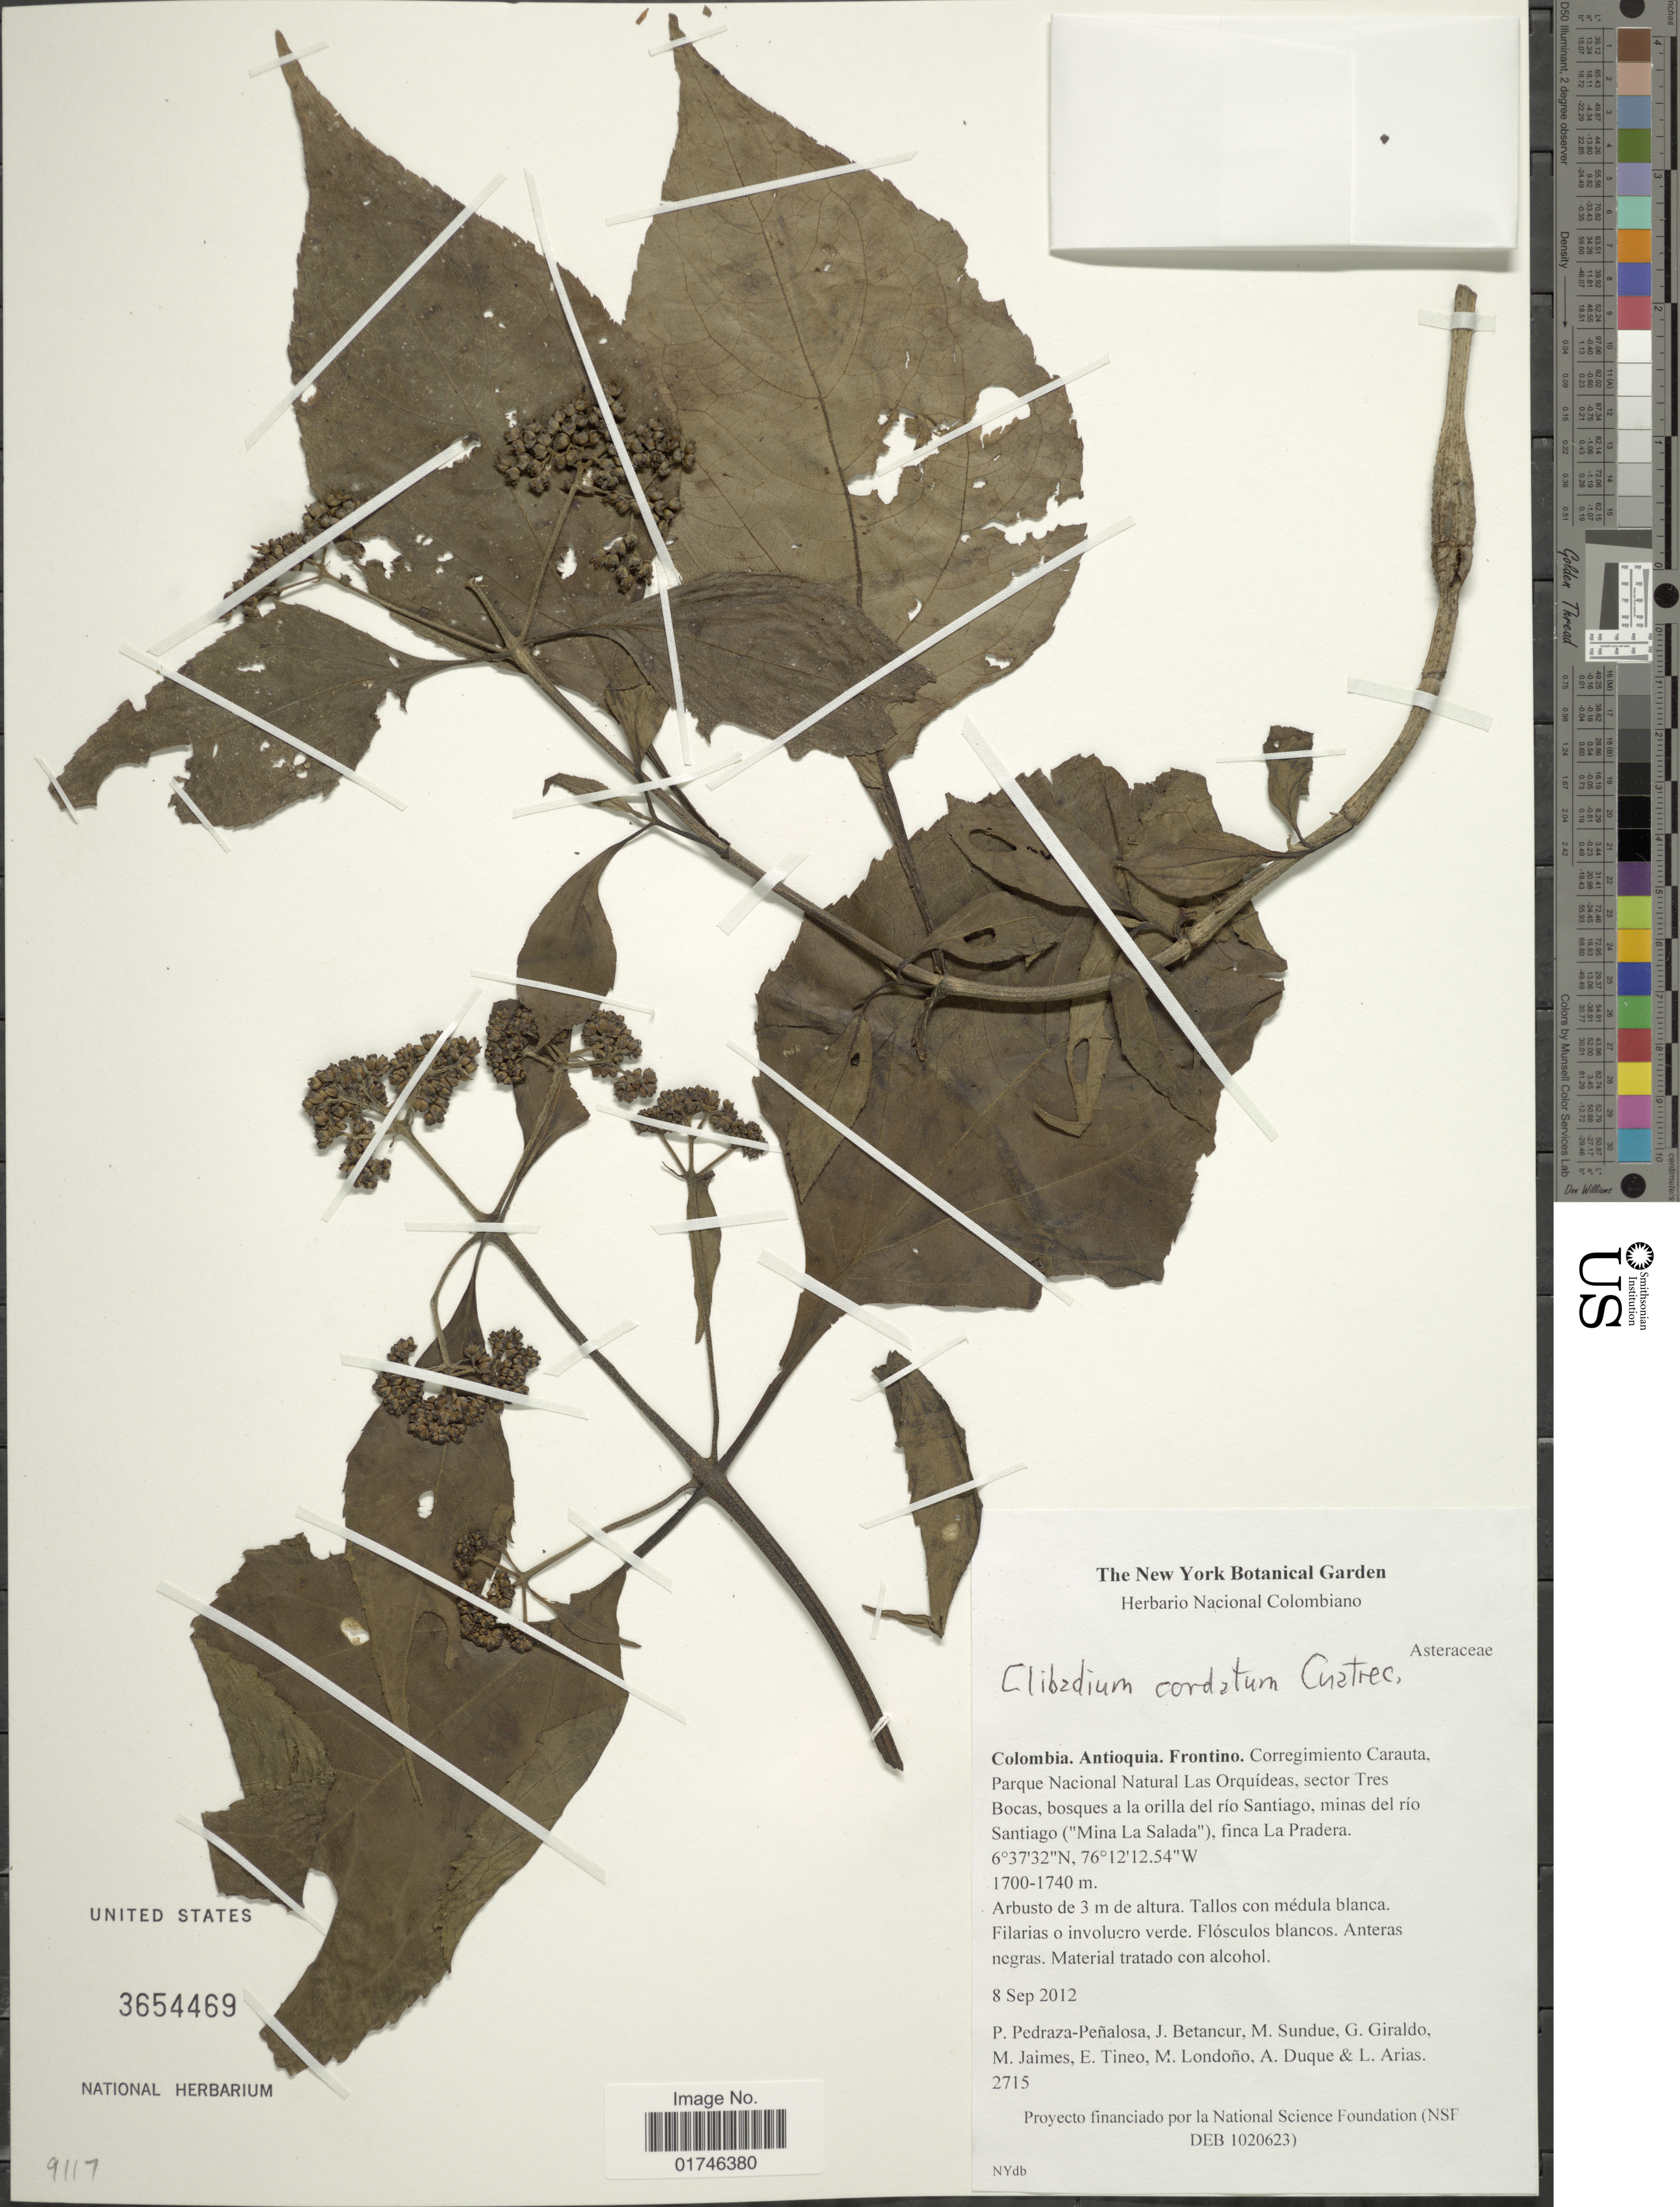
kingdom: Plantae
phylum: Tracheophyta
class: Magnoliopsida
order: Asterales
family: Asteraceae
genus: Clibadium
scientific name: Clibadium cordatum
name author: Cuatrec.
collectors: P. Pedraza-Peñalosa, J. Betancur, M. Sundue, G. Giraldo & et al.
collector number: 2715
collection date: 2012-09-08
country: Colombia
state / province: Antioquia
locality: Colombia, Antioquia. Frontino. Corregimiento Carauta, Parque Nacional Natural Las Orquideas, sector Tres Bocas bosques a la orilla del rio Santiago, minas del rio Santiago ("Minas La Salada"), finca La Pradera.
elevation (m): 1700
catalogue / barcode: US 3654469